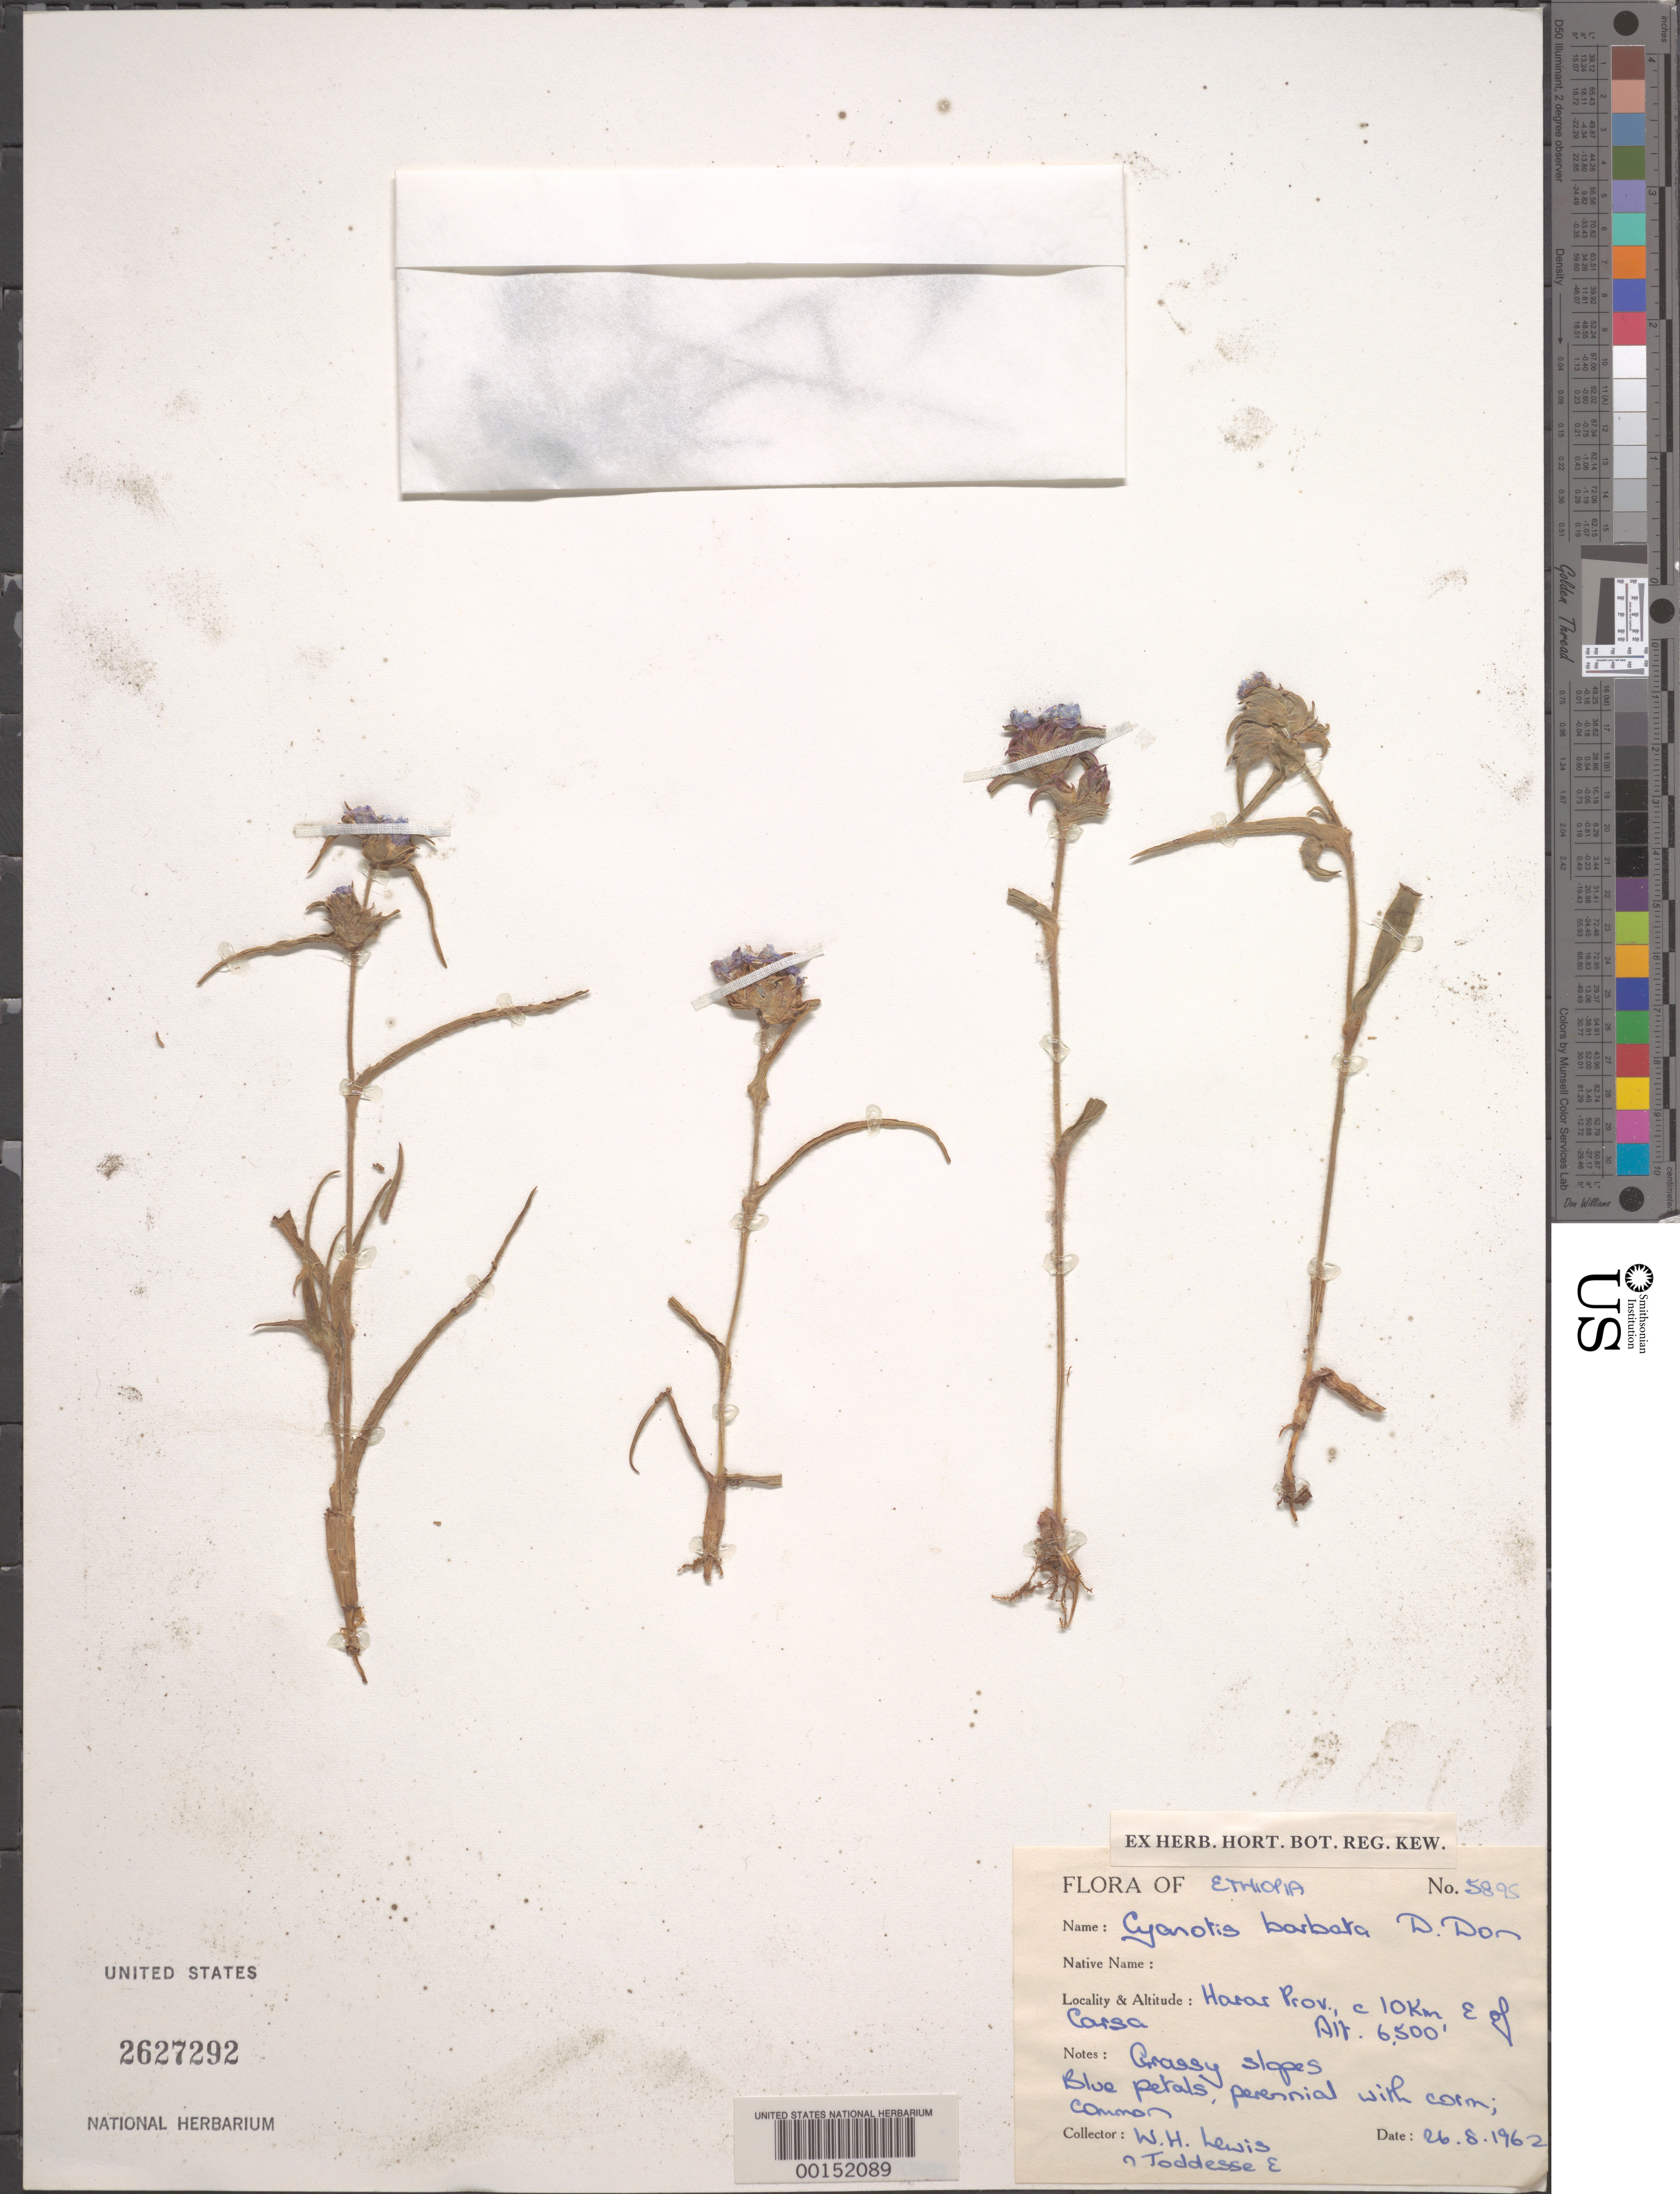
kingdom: Plantae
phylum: Tracheophyta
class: Liliopsida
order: Commelinales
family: Commelinaceae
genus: Cyanotis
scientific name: Cyanotis barbata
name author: D. Don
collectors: W. H. Lewis & E. Toddesse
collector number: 5895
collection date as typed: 26 Aug 1962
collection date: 1962-08-26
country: Ethiopia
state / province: Harari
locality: E of carsa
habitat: Grassy sloeps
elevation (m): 1983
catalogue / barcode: US 2627292